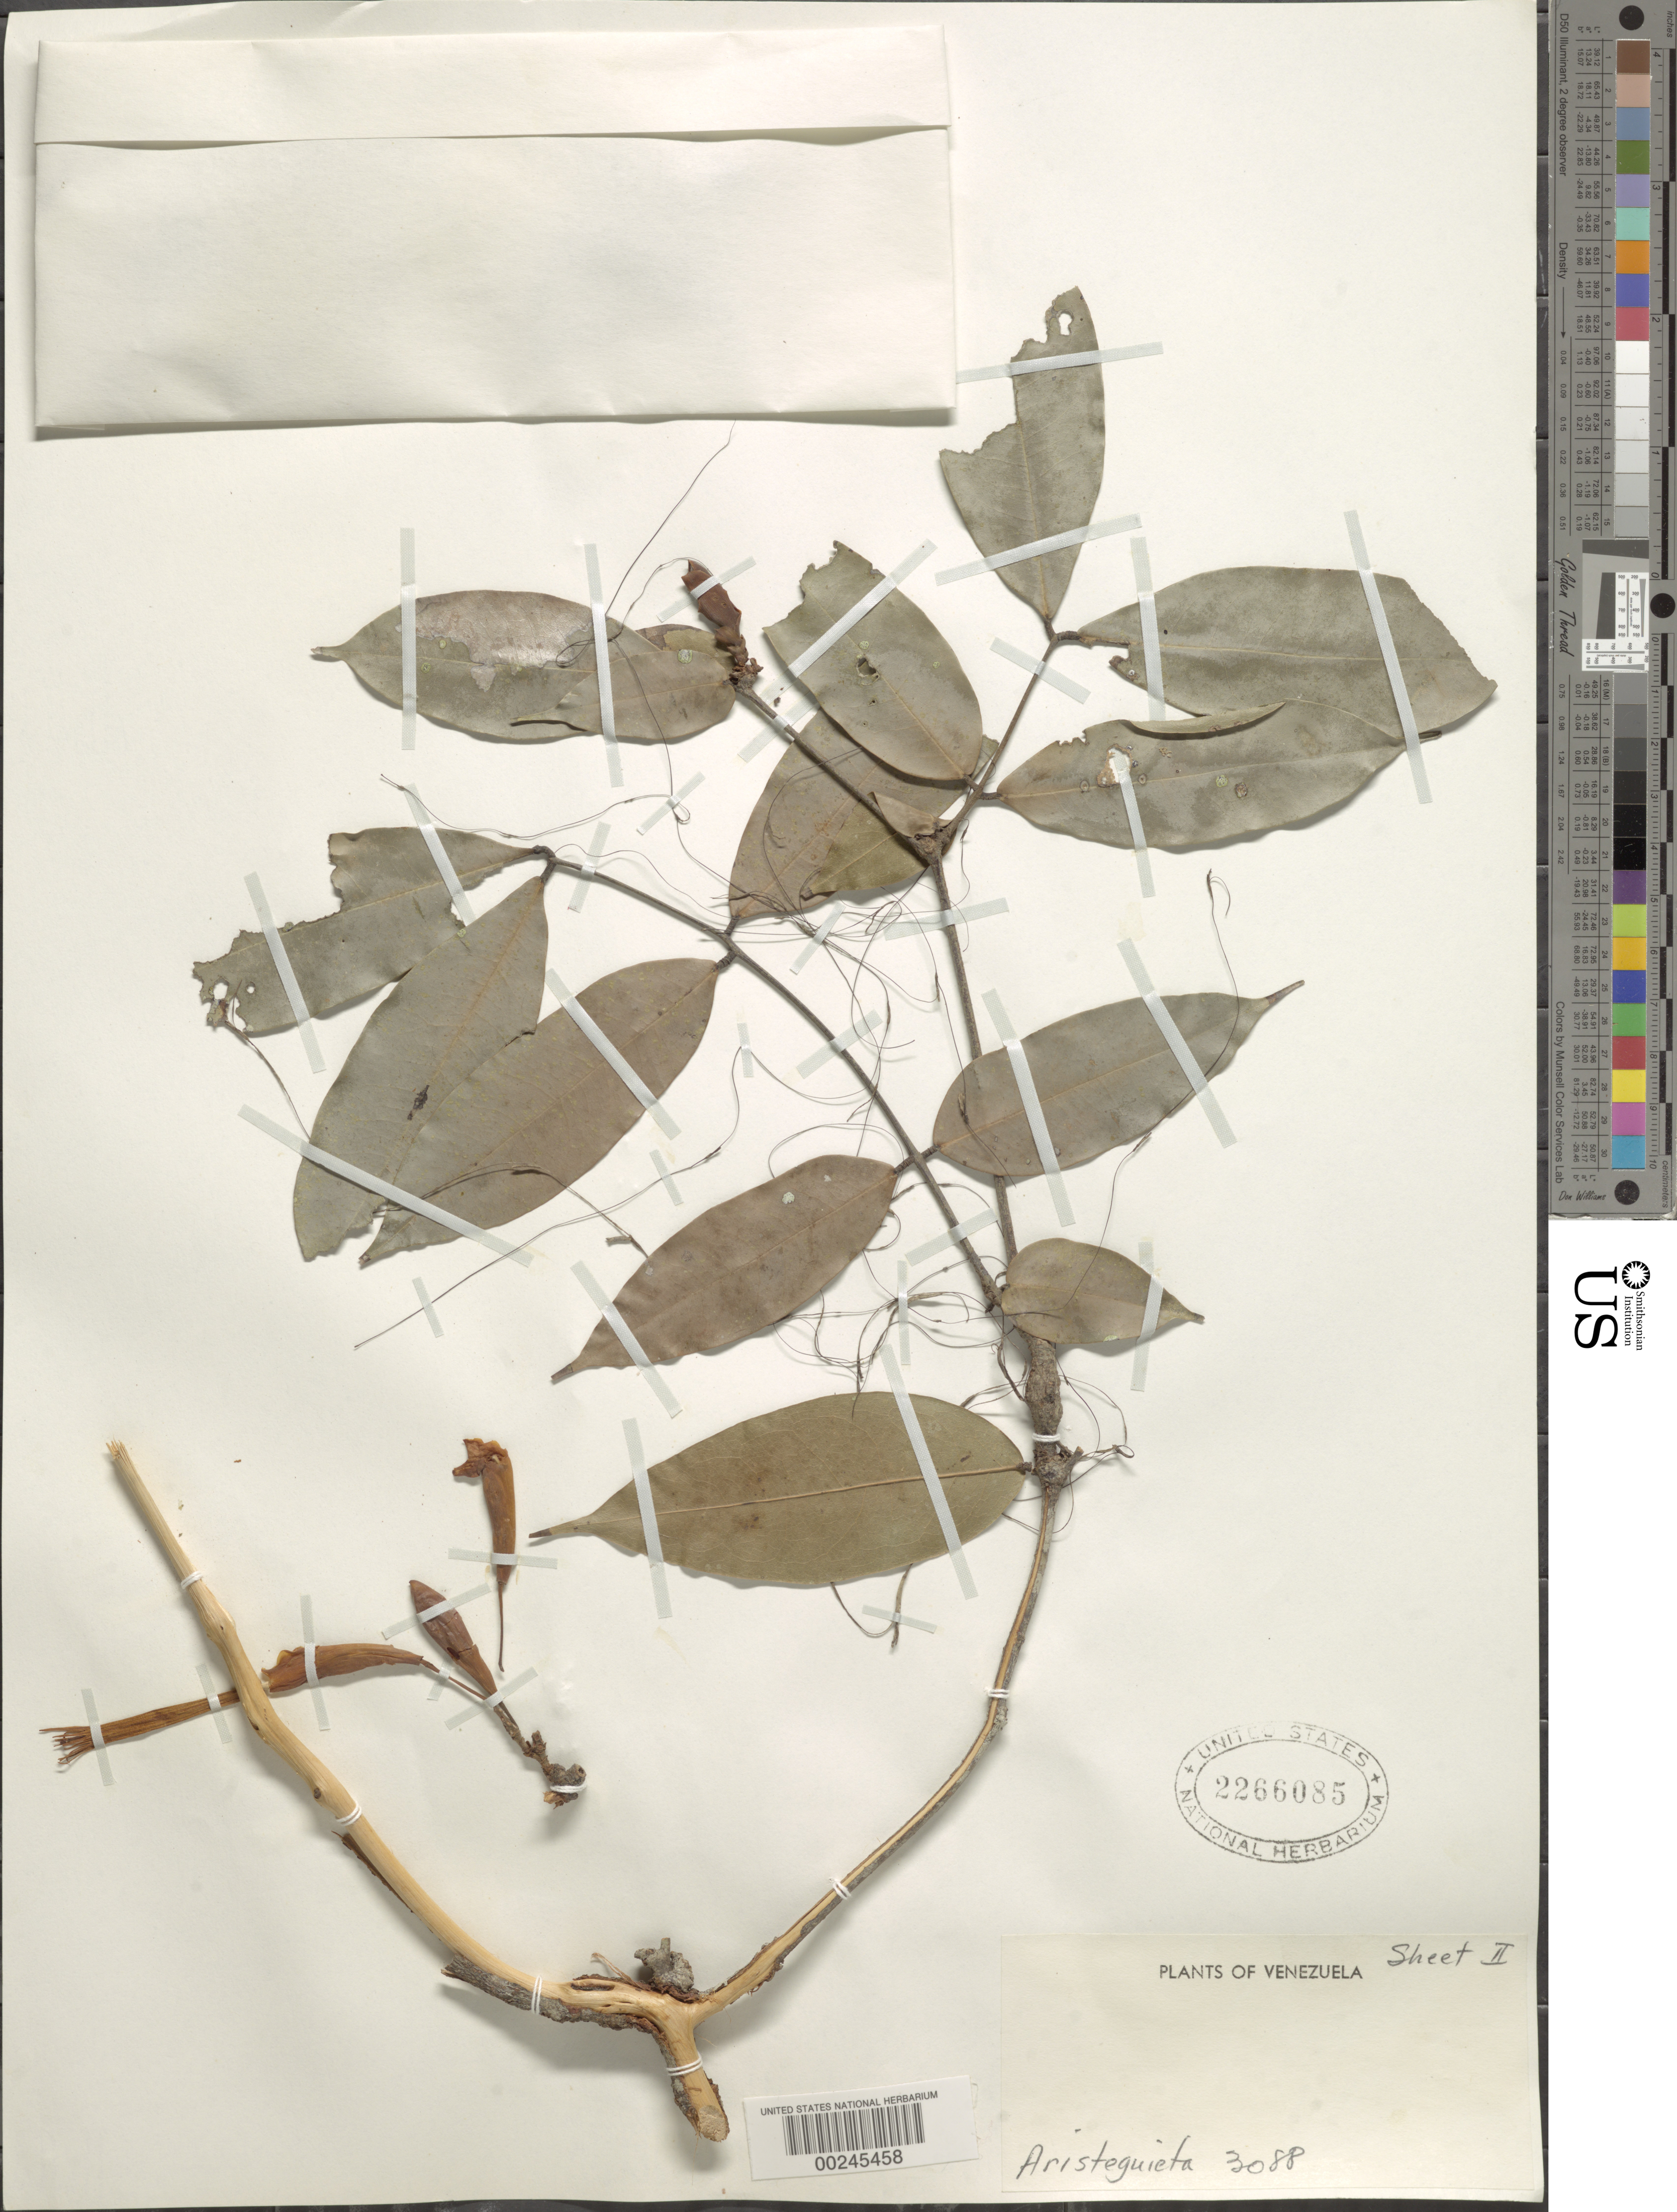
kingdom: Plantae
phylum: Tracheophyta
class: Magnoliopsida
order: Fabales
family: Fabaceae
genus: Brownea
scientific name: Brownea aroensis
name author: Pittier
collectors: L. Aristeguieta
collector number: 3088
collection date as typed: May 1958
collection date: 1958-05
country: Venezuela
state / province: Distrito Federal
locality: Los caracas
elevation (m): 20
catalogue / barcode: US 2266085